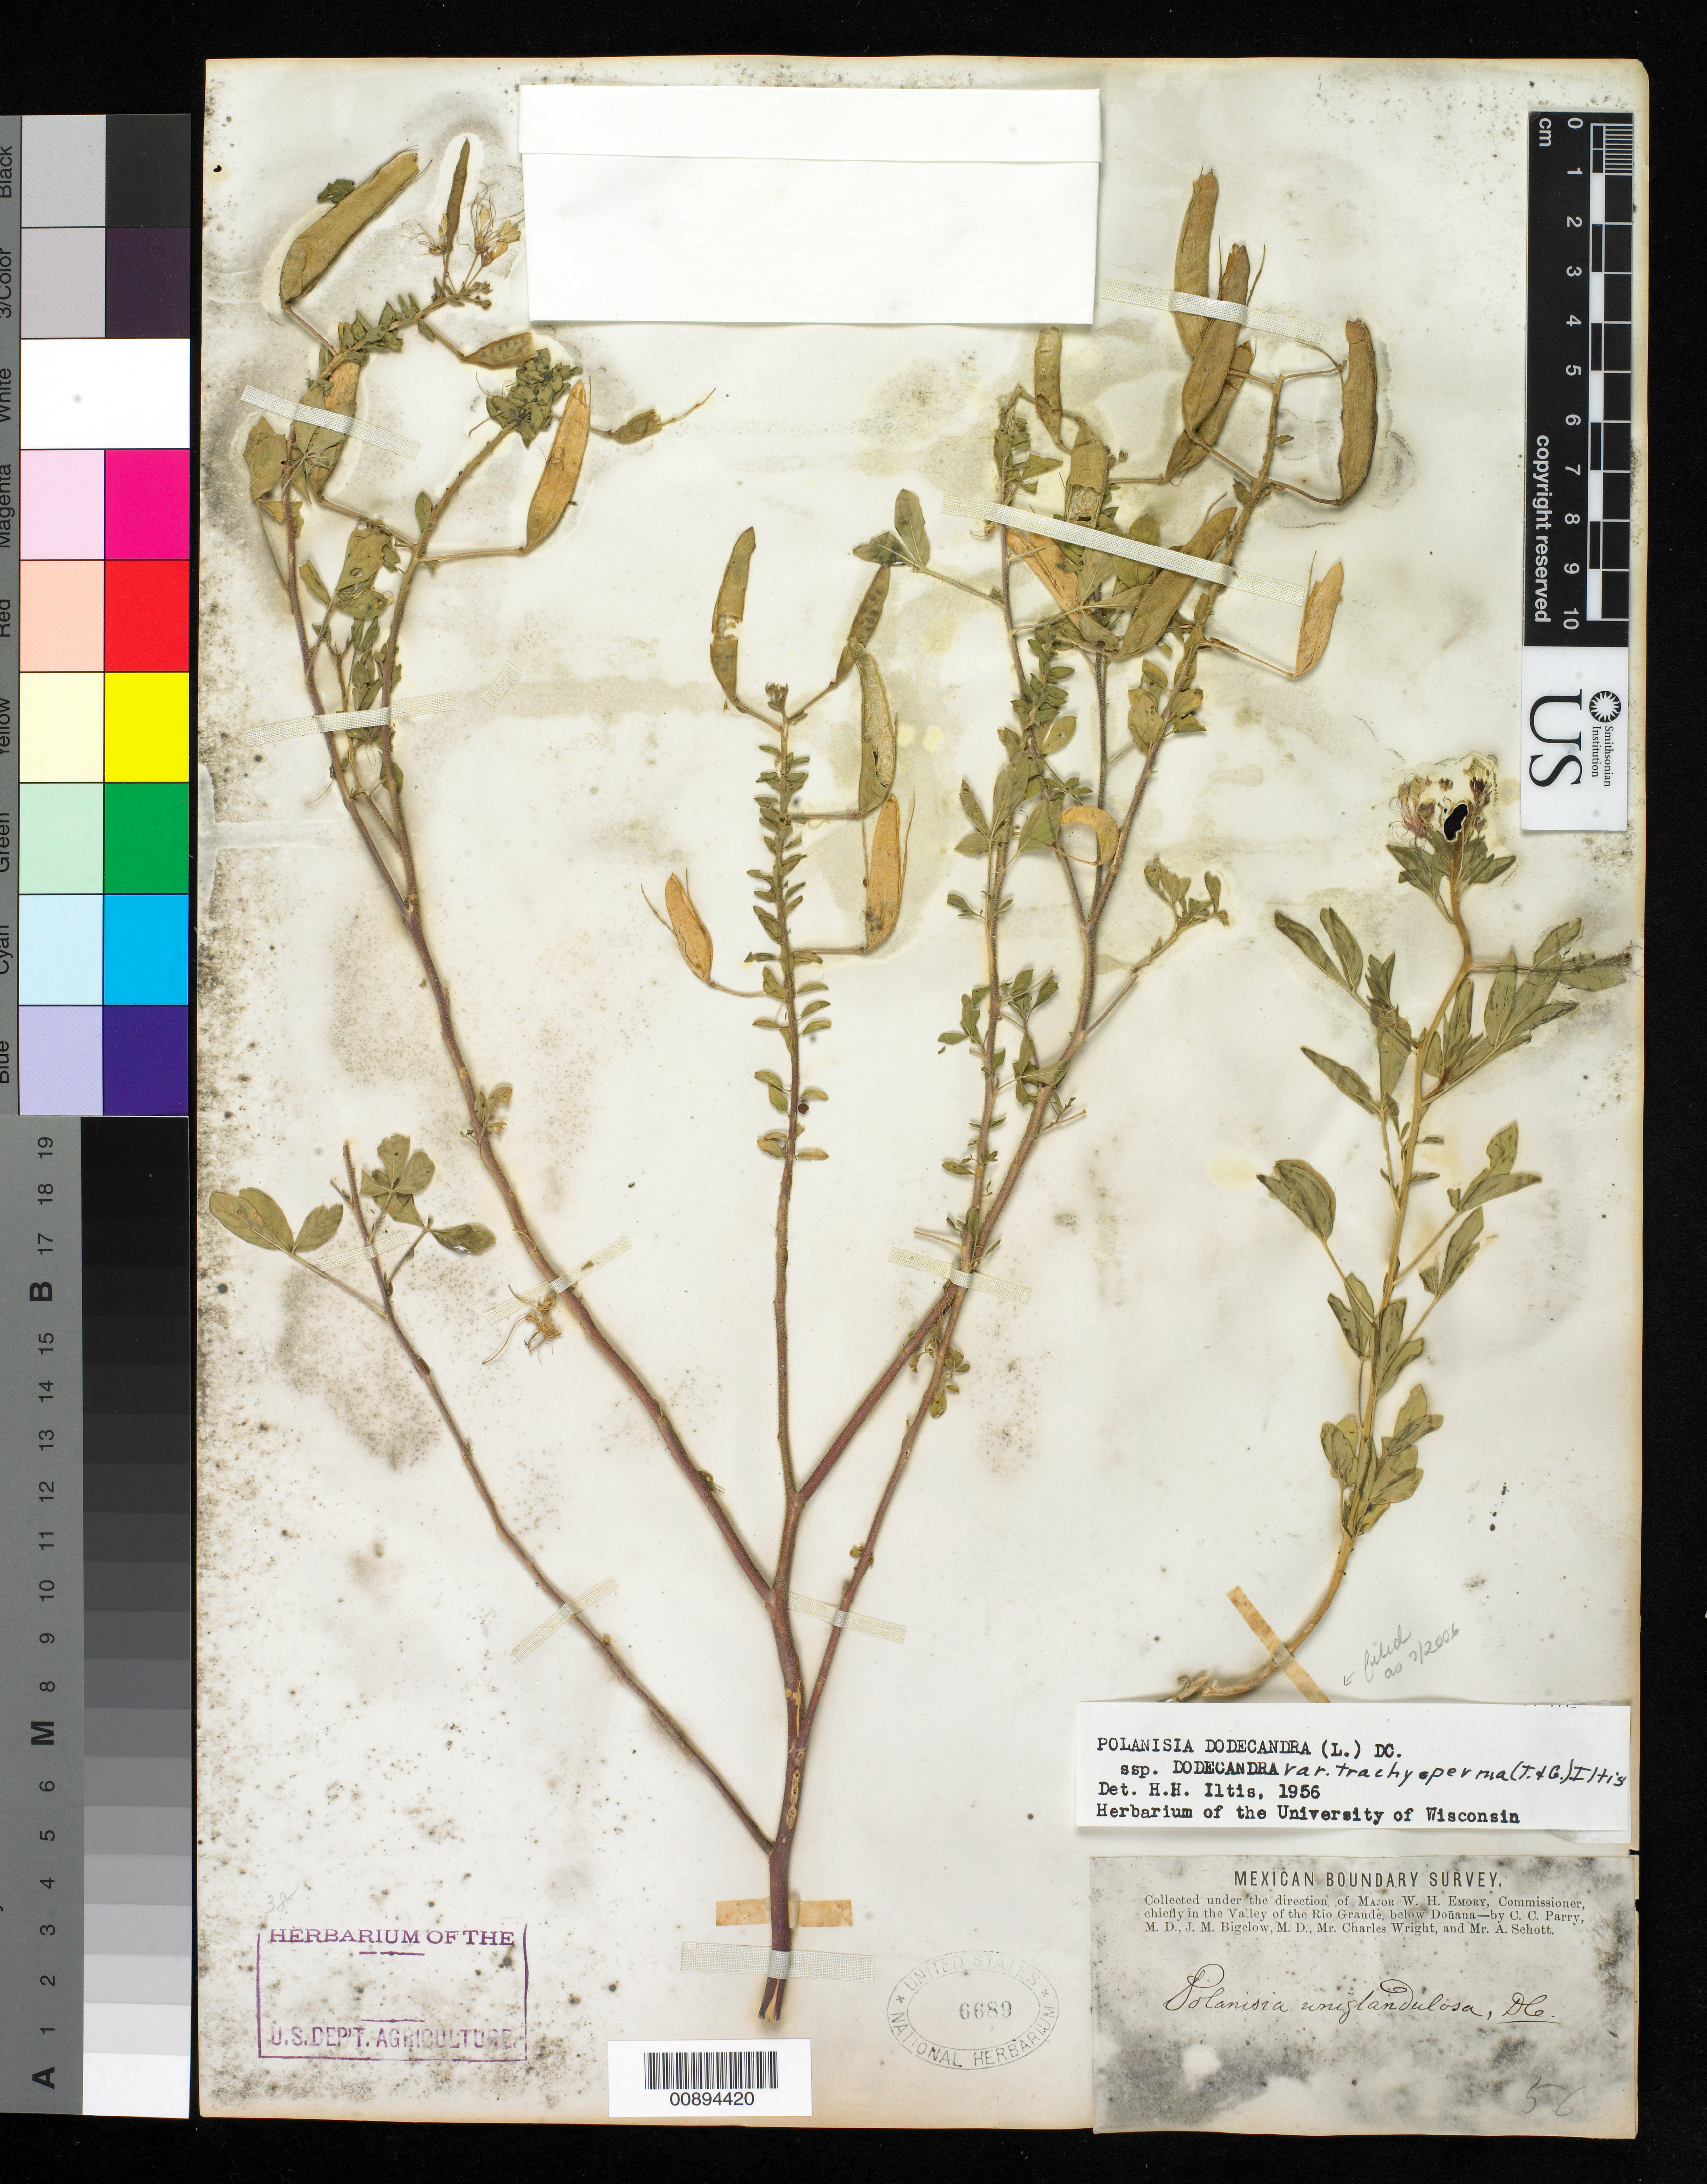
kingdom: Plantae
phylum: Tracheophyta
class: Magnoliopsida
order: Brassicales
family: Cleomaceae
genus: Polanisia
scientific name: Polanisia trachysperma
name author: Torr. & A. Gray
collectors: C. C. Parry, J. M. Bigelow, C. Wright & A. C. V. Schott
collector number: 56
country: United States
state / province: New Mexico / Texas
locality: Valley of the Rio Grande, below Doñana.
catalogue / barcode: US 6689